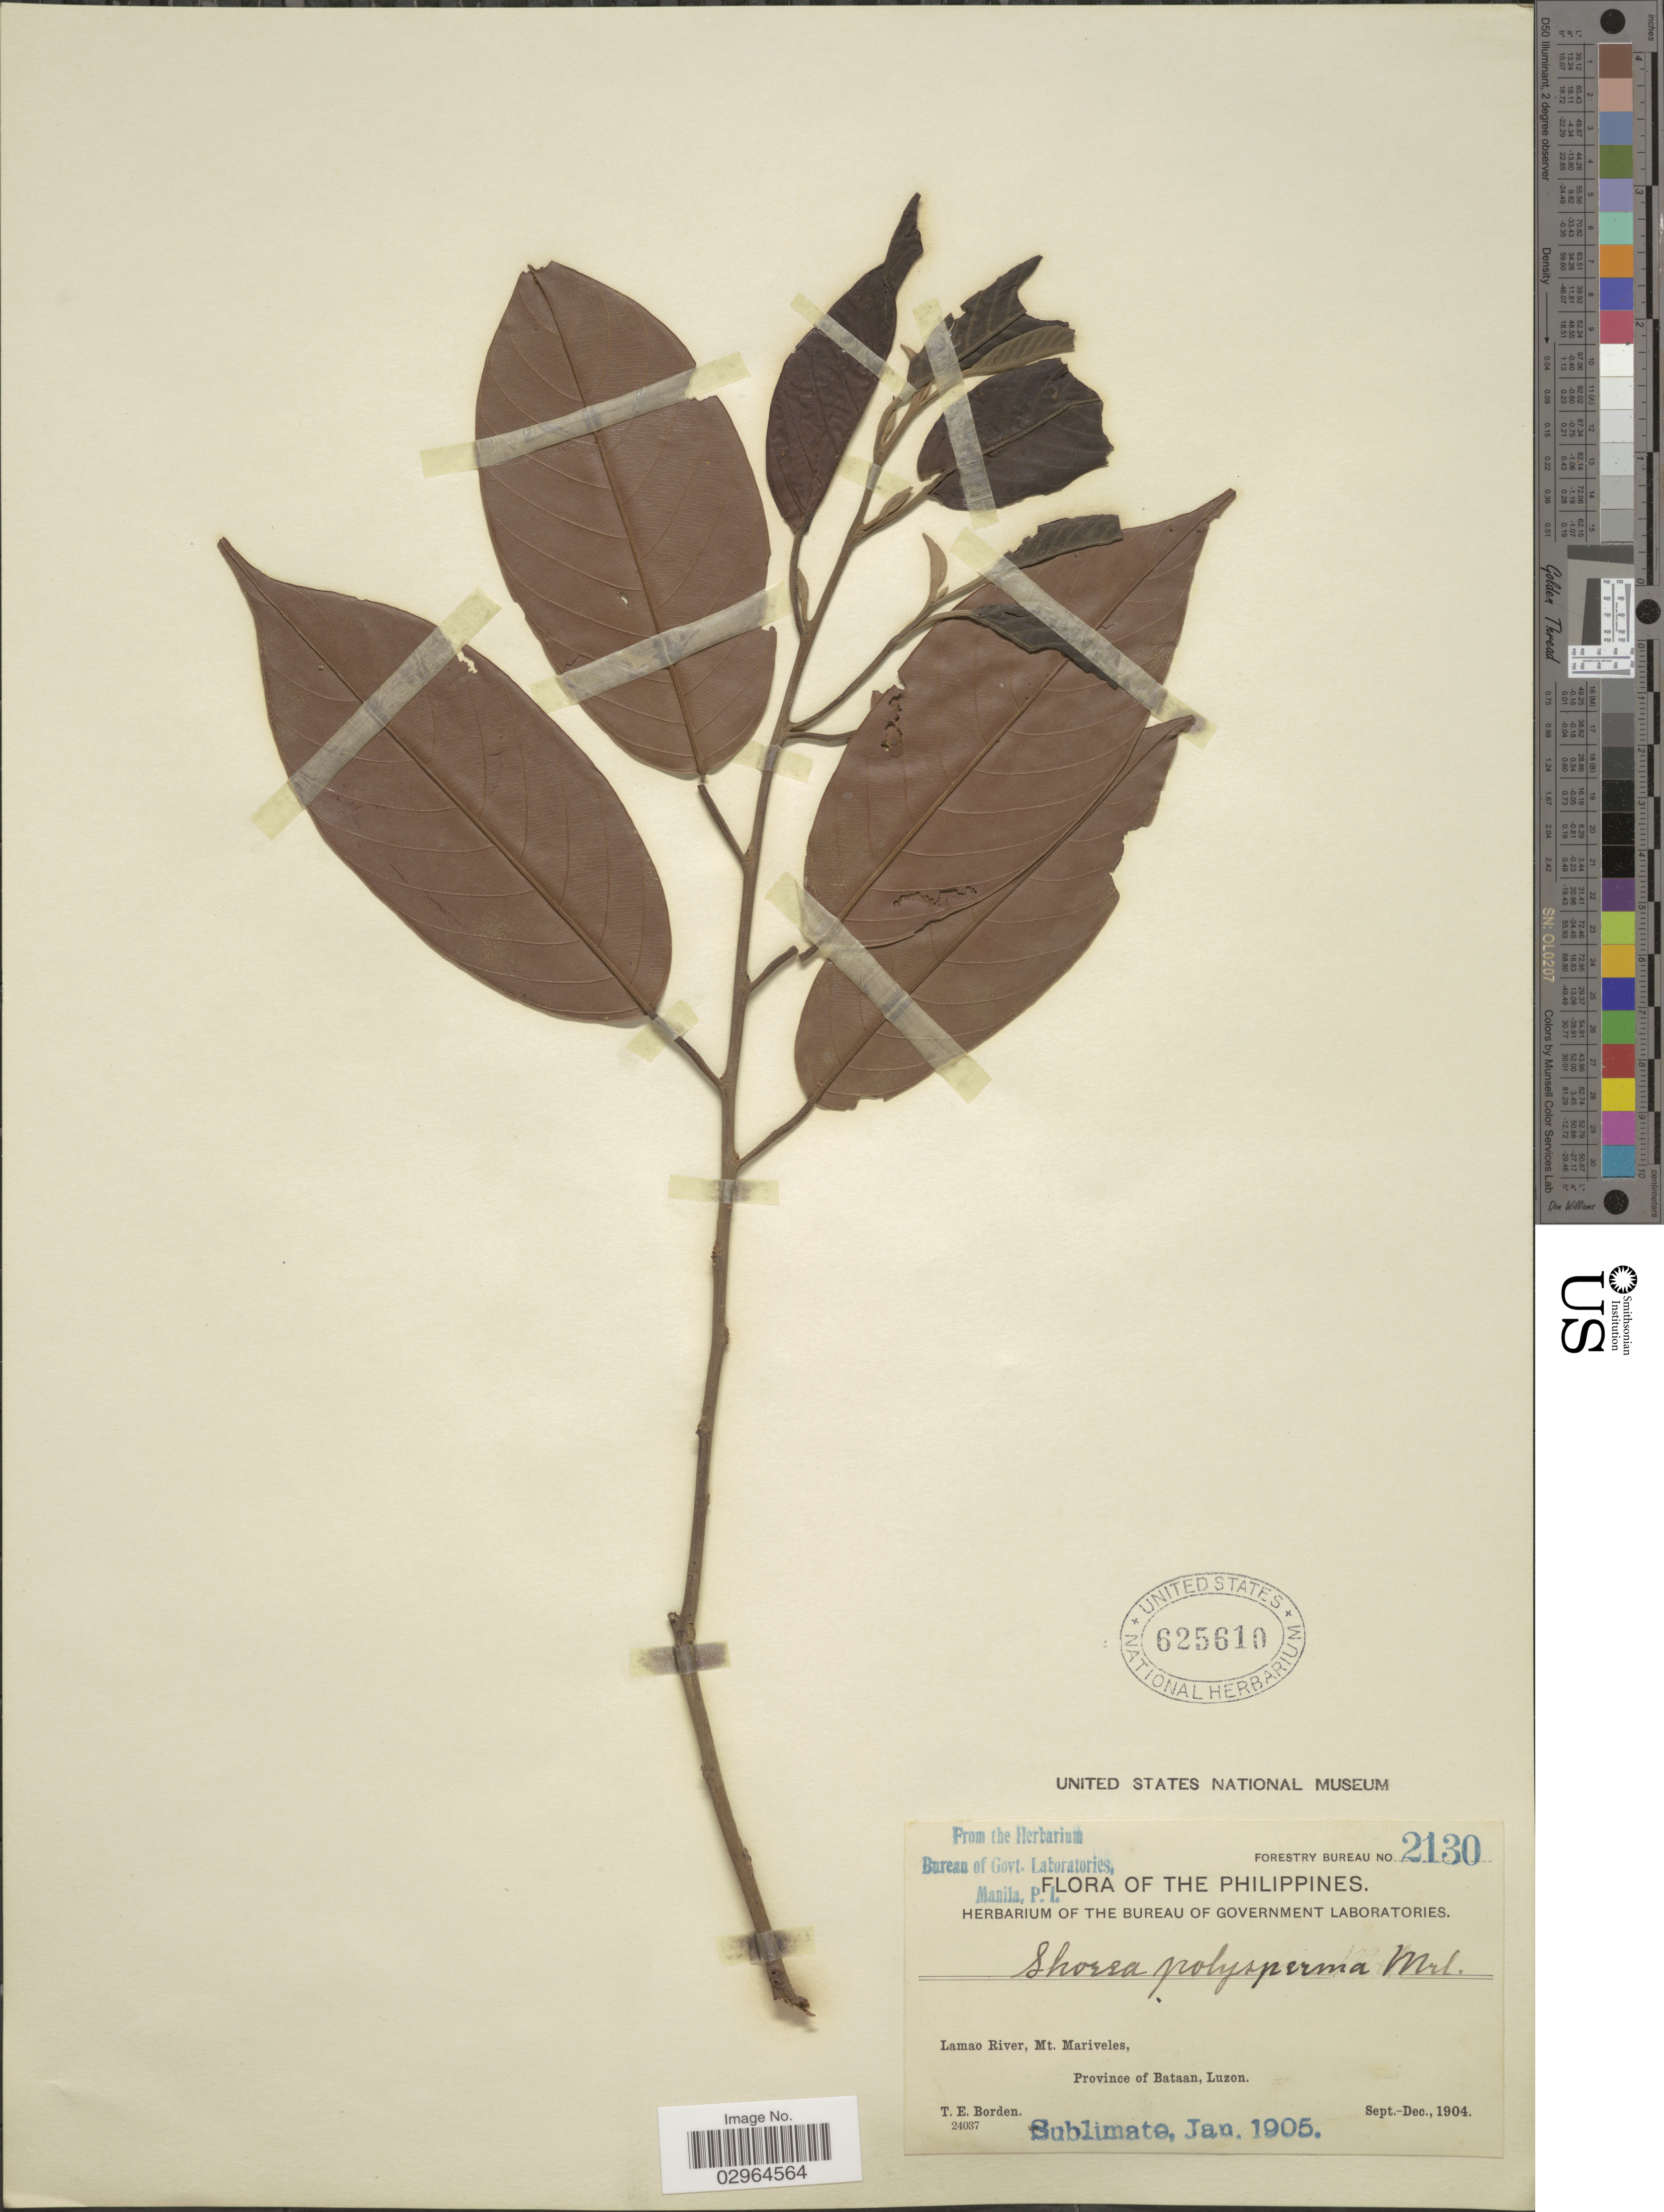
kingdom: Plantae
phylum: Tracheophyta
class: Magnoliopsida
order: Malvales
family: Dipterocarpaceae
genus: Rubroshorea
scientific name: Rubroshorea polysperma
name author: (Blanco) P.S. Ashton & J. Heck.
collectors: T. E. Borden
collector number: Forestry Bureau 2130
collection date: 1904-09/1904-12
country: Philippines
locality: Lamao River, Mt. Mariveles, Prov. of Bataan, Luzon.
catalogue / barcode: US 625610